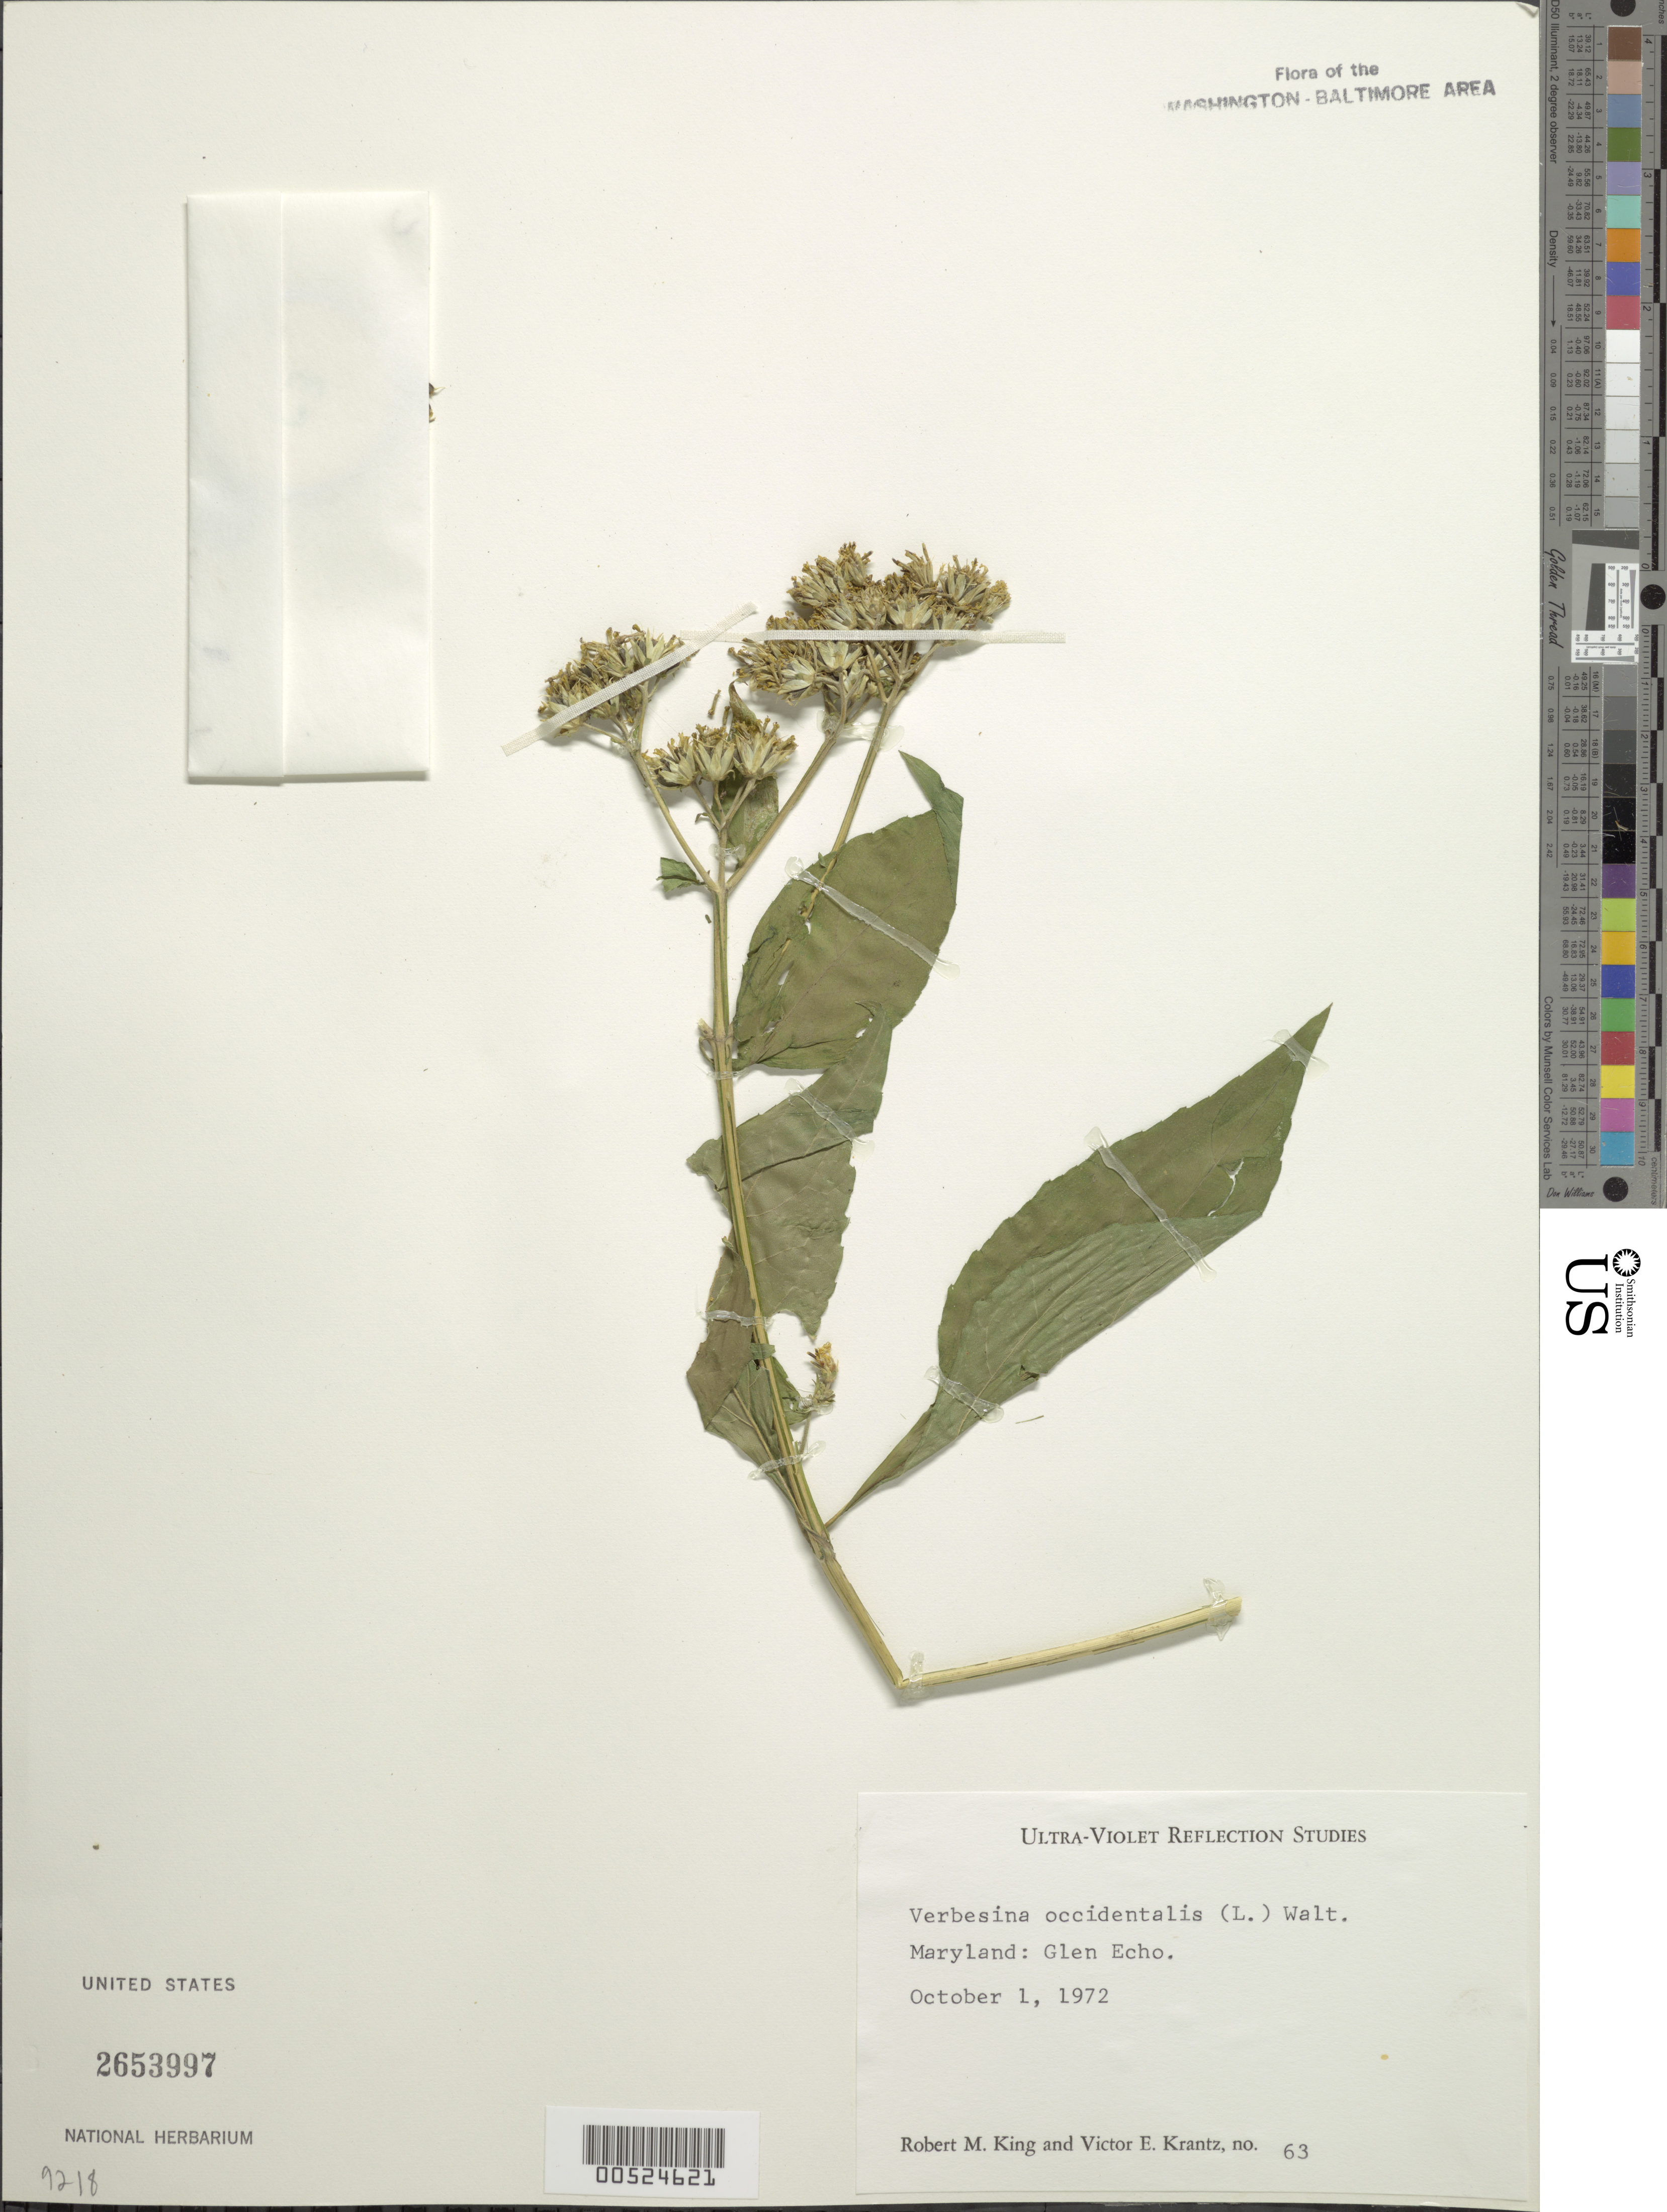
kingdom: Plantae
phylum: Tracheophyta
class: Magnoliopsida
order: Asterales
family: Asteraceae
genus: Verbesina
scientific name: Verbesina occidentalis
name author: (L.) Walter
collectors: R. M. King & V. Krantz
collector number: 63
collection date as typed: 01 Oct 1972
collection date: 1972-10-01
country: United States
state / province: Maryland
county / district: Montgomery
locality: Glen Echo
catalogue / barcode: US 2653997